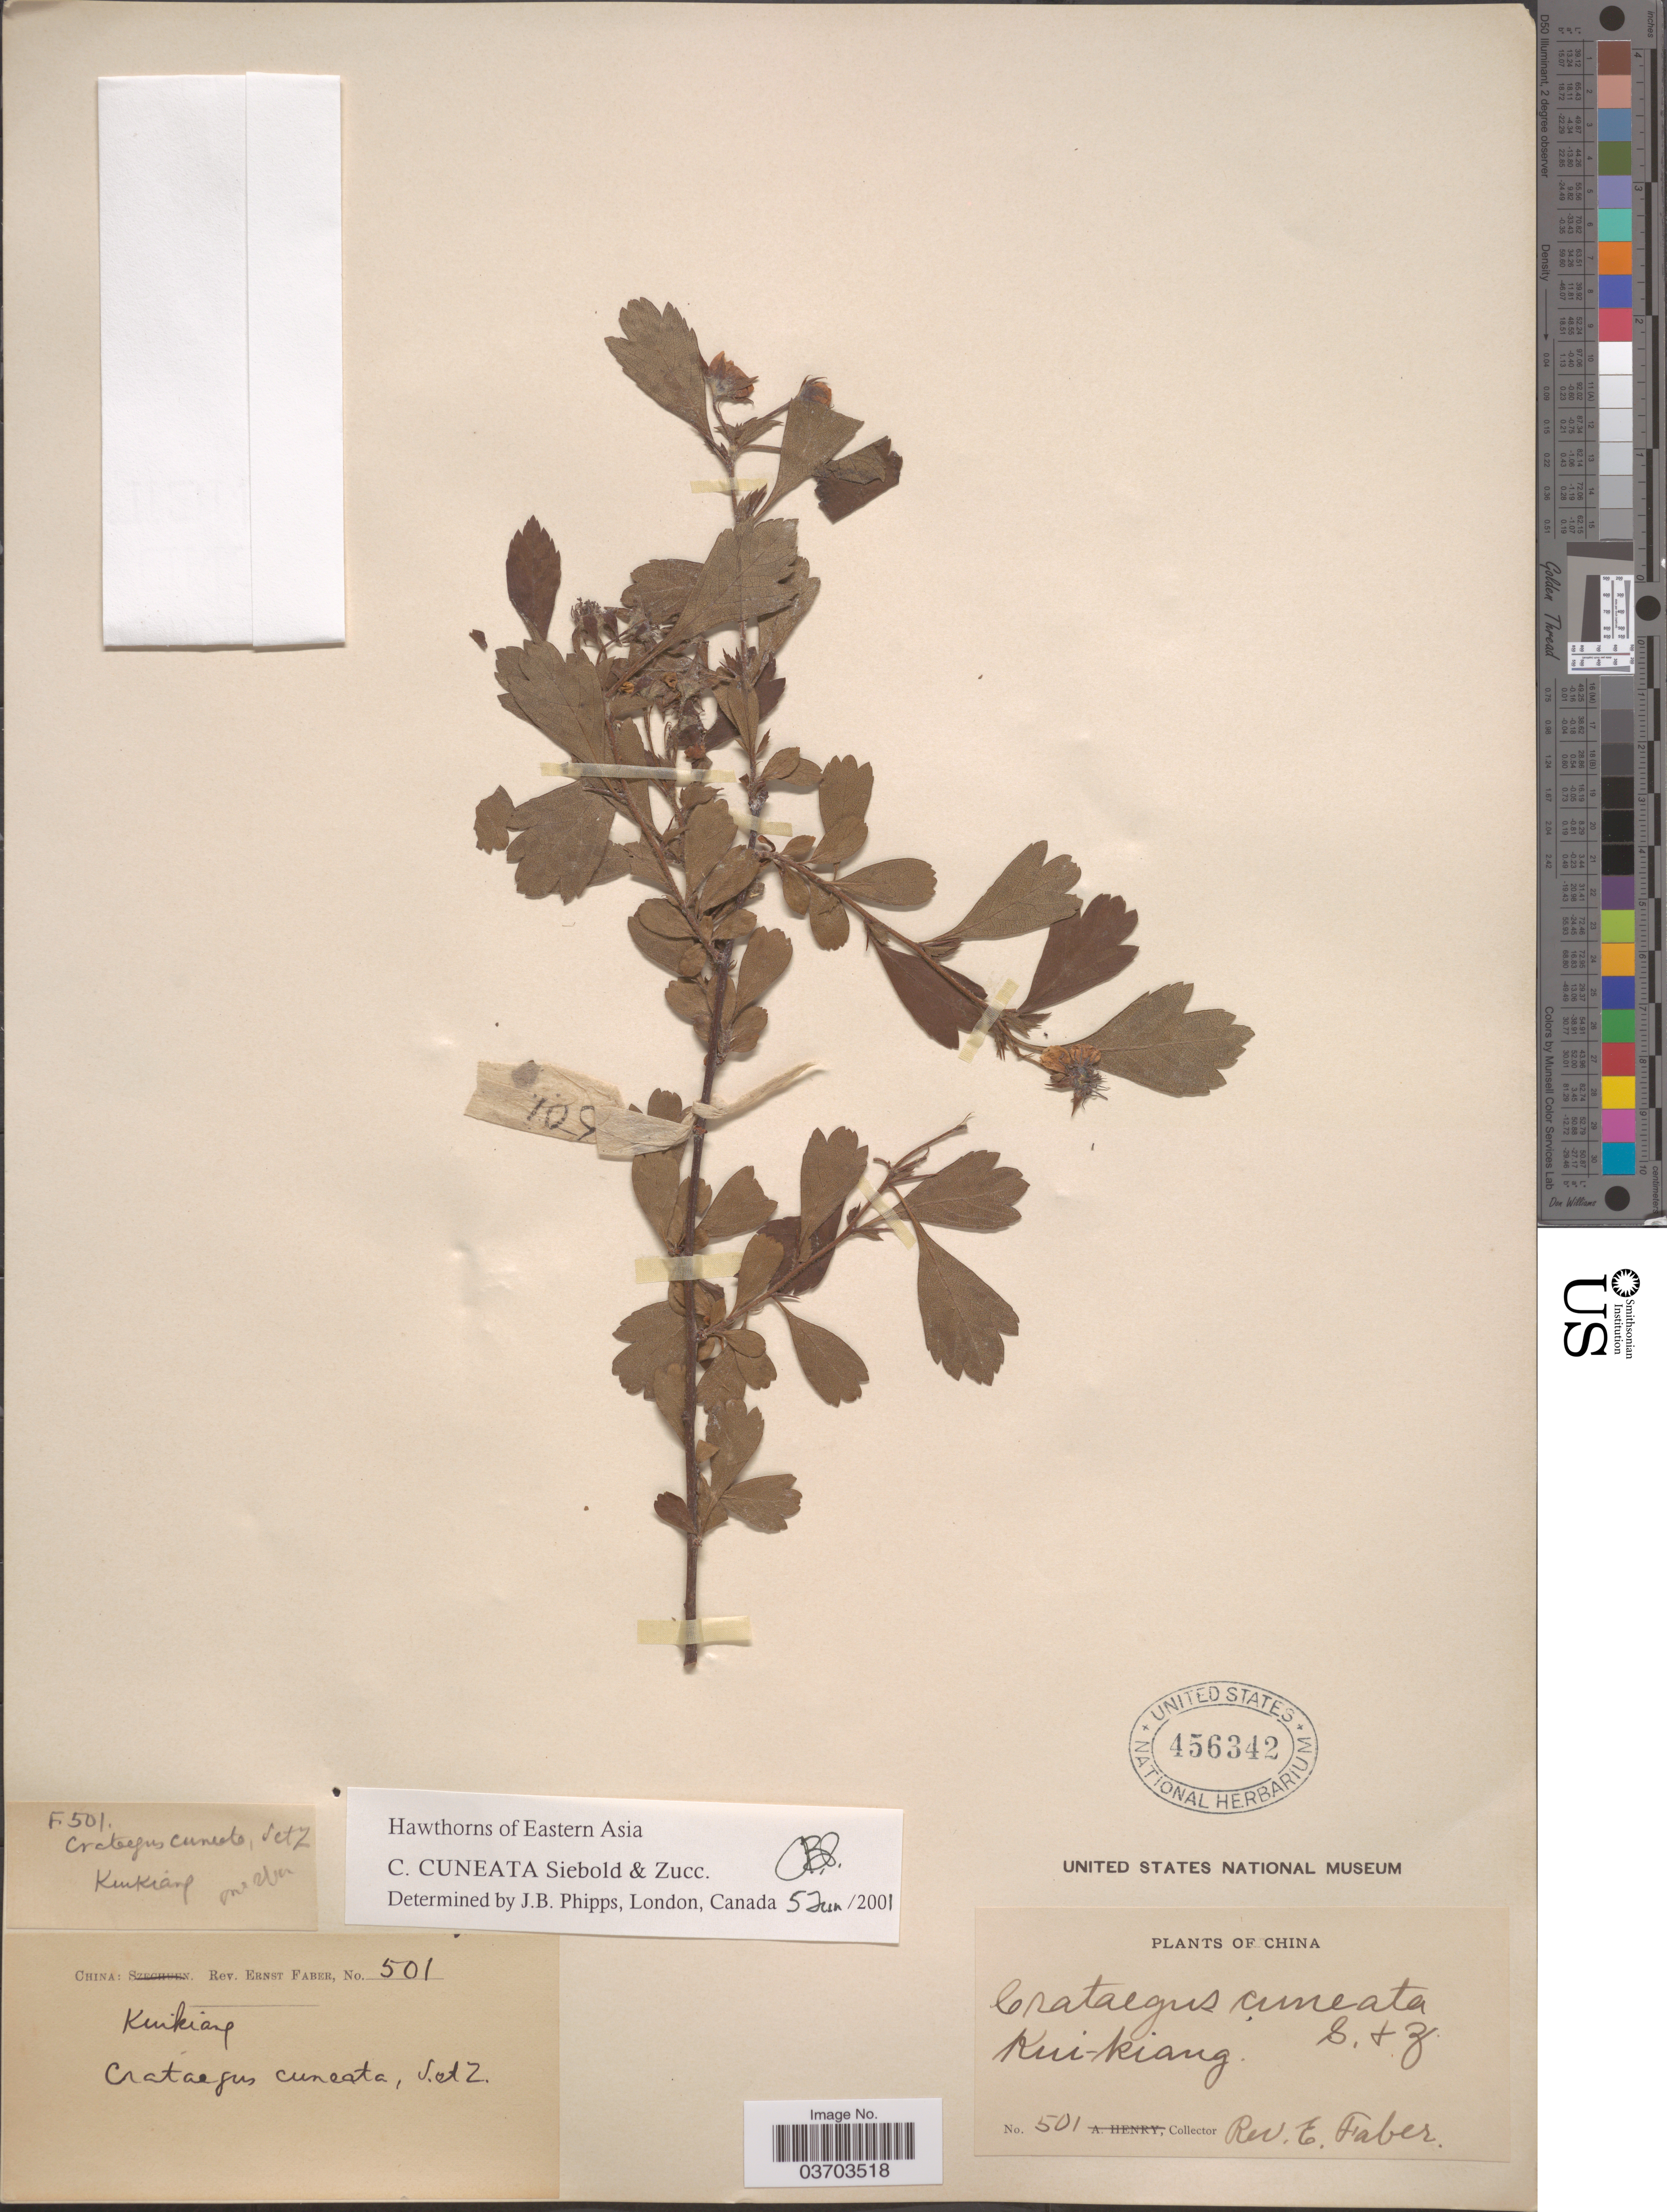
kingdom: Plantae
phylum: Tracheophyta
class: Magnoliopsida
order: Rosales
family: Rosaceae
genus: Crataegus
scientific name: Crataegus cuneata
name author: Siebold & Zucc.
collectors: E. Faber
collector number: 501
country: China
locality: Kui-kiang.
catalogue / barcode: US 456342